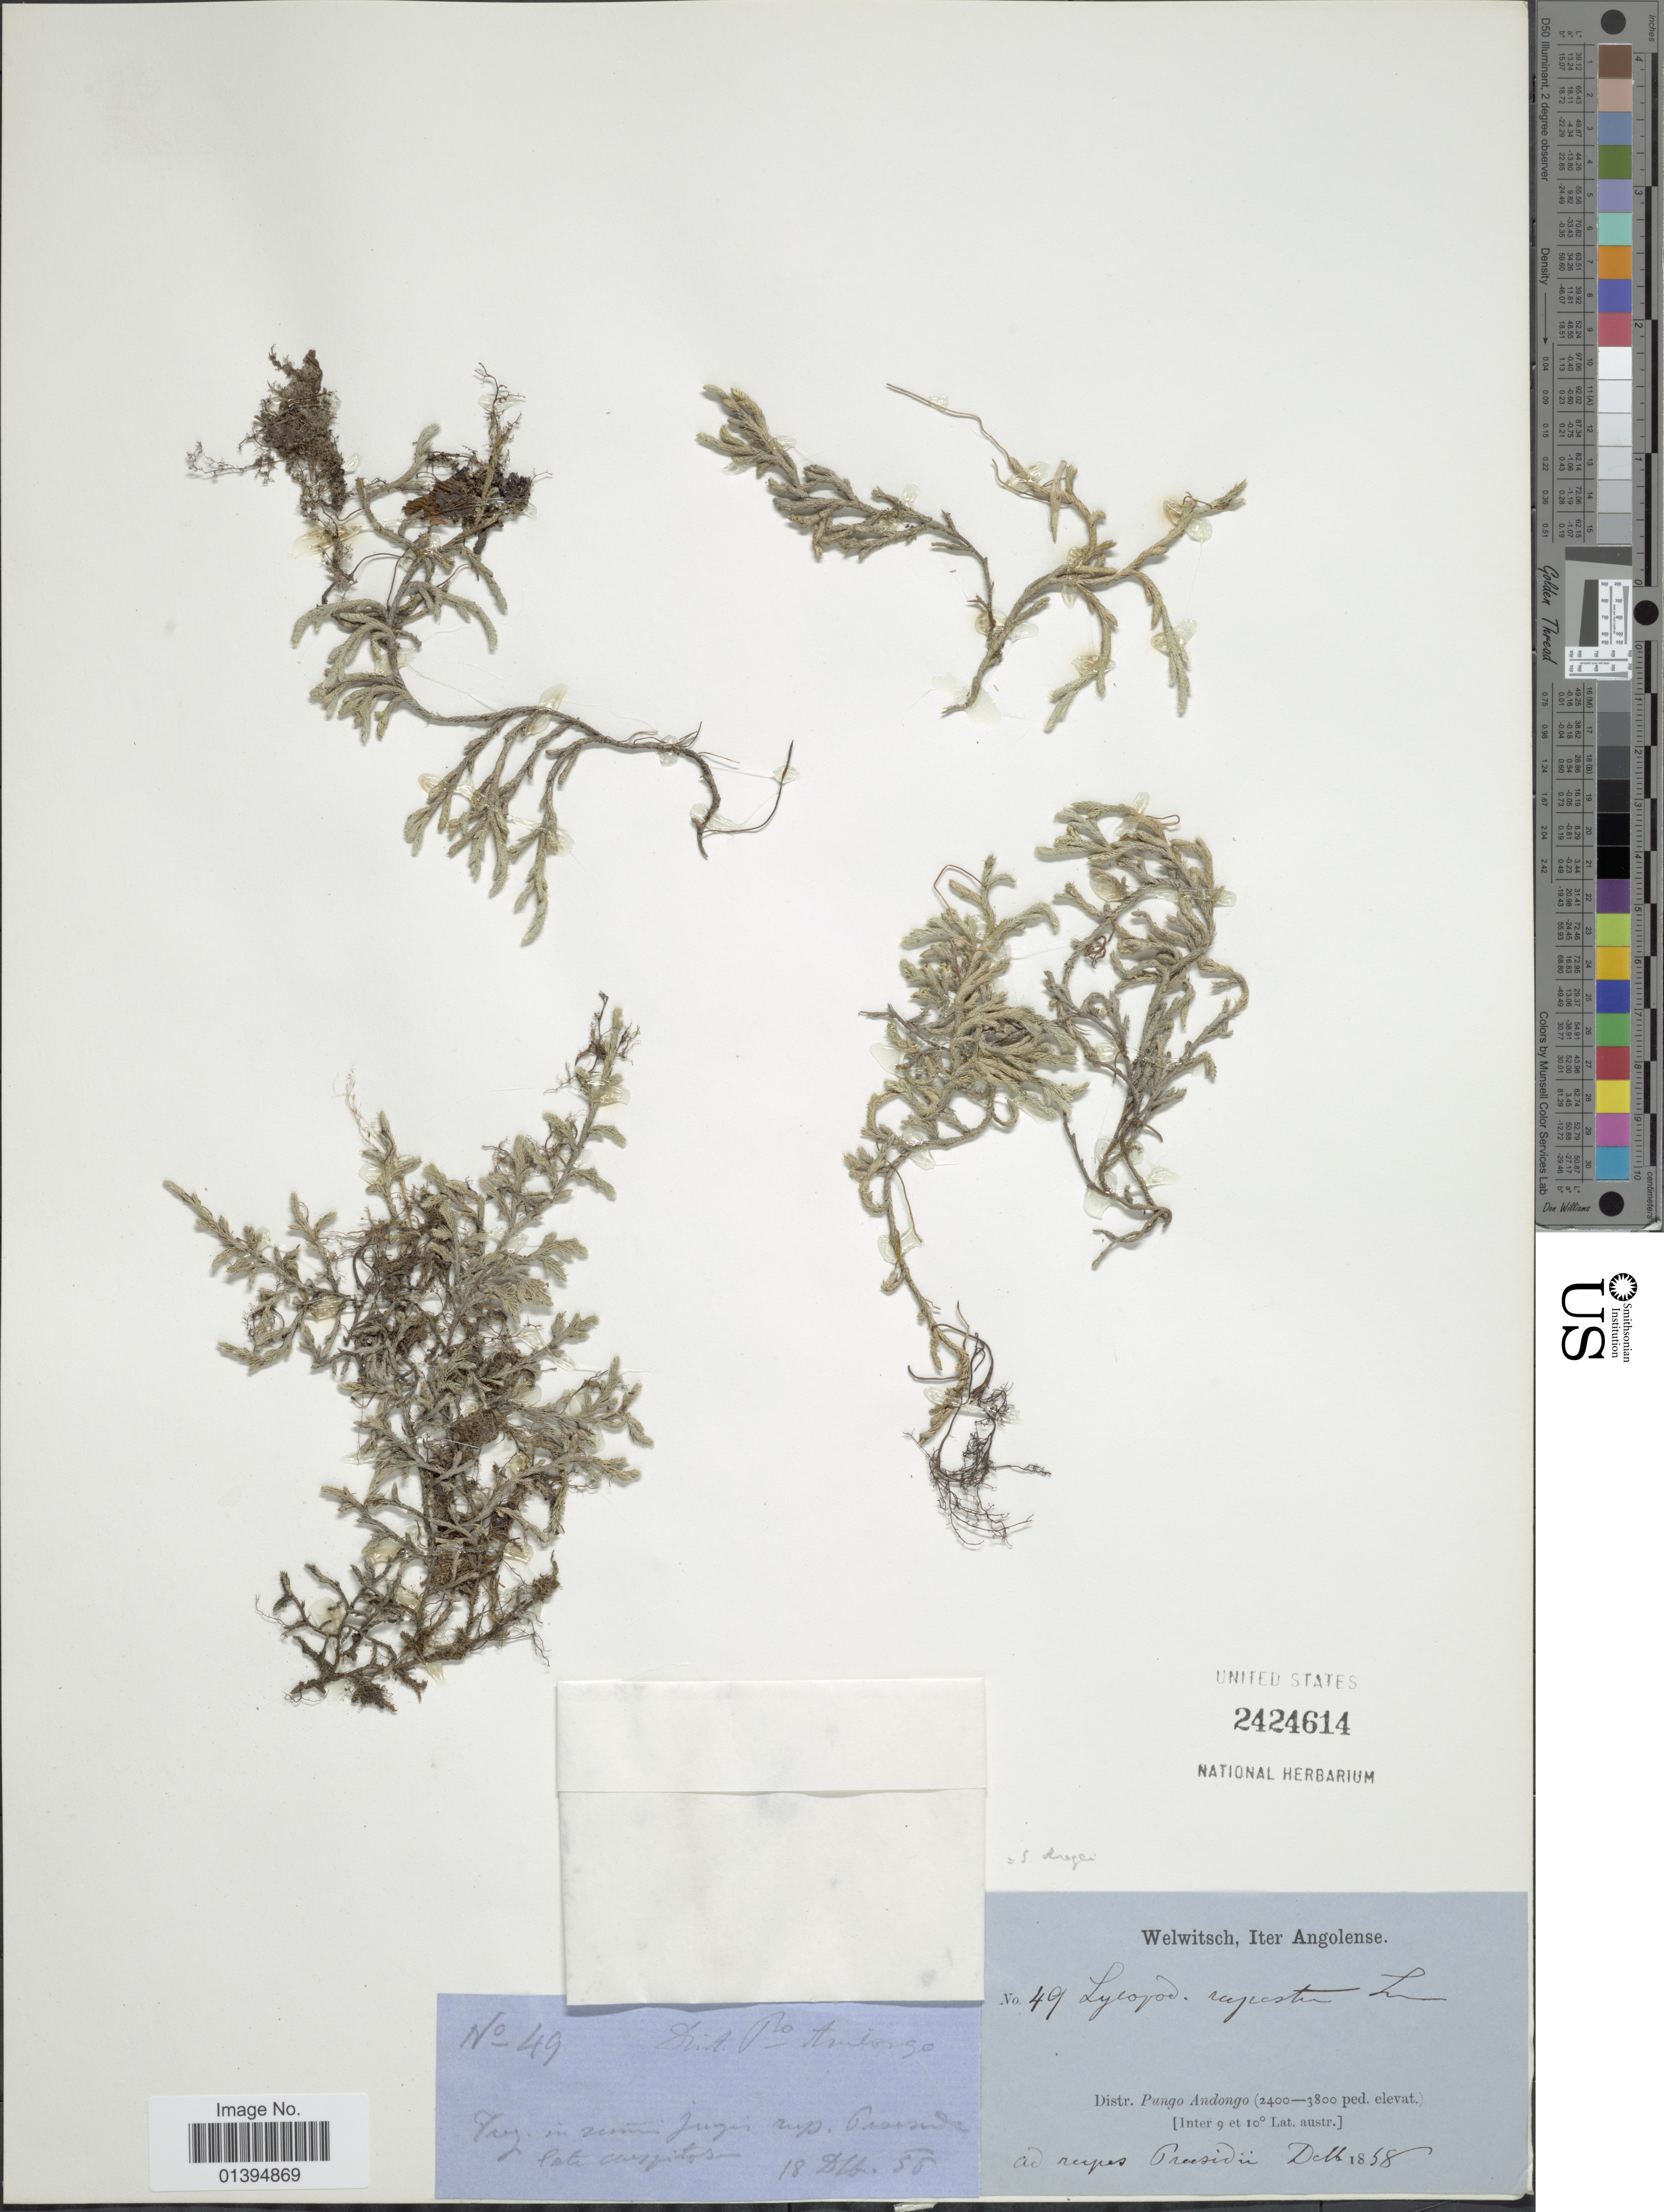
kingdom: Plantae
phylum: Tracheophyta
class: Lycopodiopsida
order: Selaginellales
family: Selaginellaceae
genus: Selaginella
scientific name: Selaginella dregei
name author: (C. Presl) Hieron.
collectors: -. Welwitsch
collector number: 49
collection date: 1858-12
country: Angola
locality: Distr. Pungo Andongo, ad rupes Praesidii.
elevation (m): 732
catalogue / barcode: US 2424614